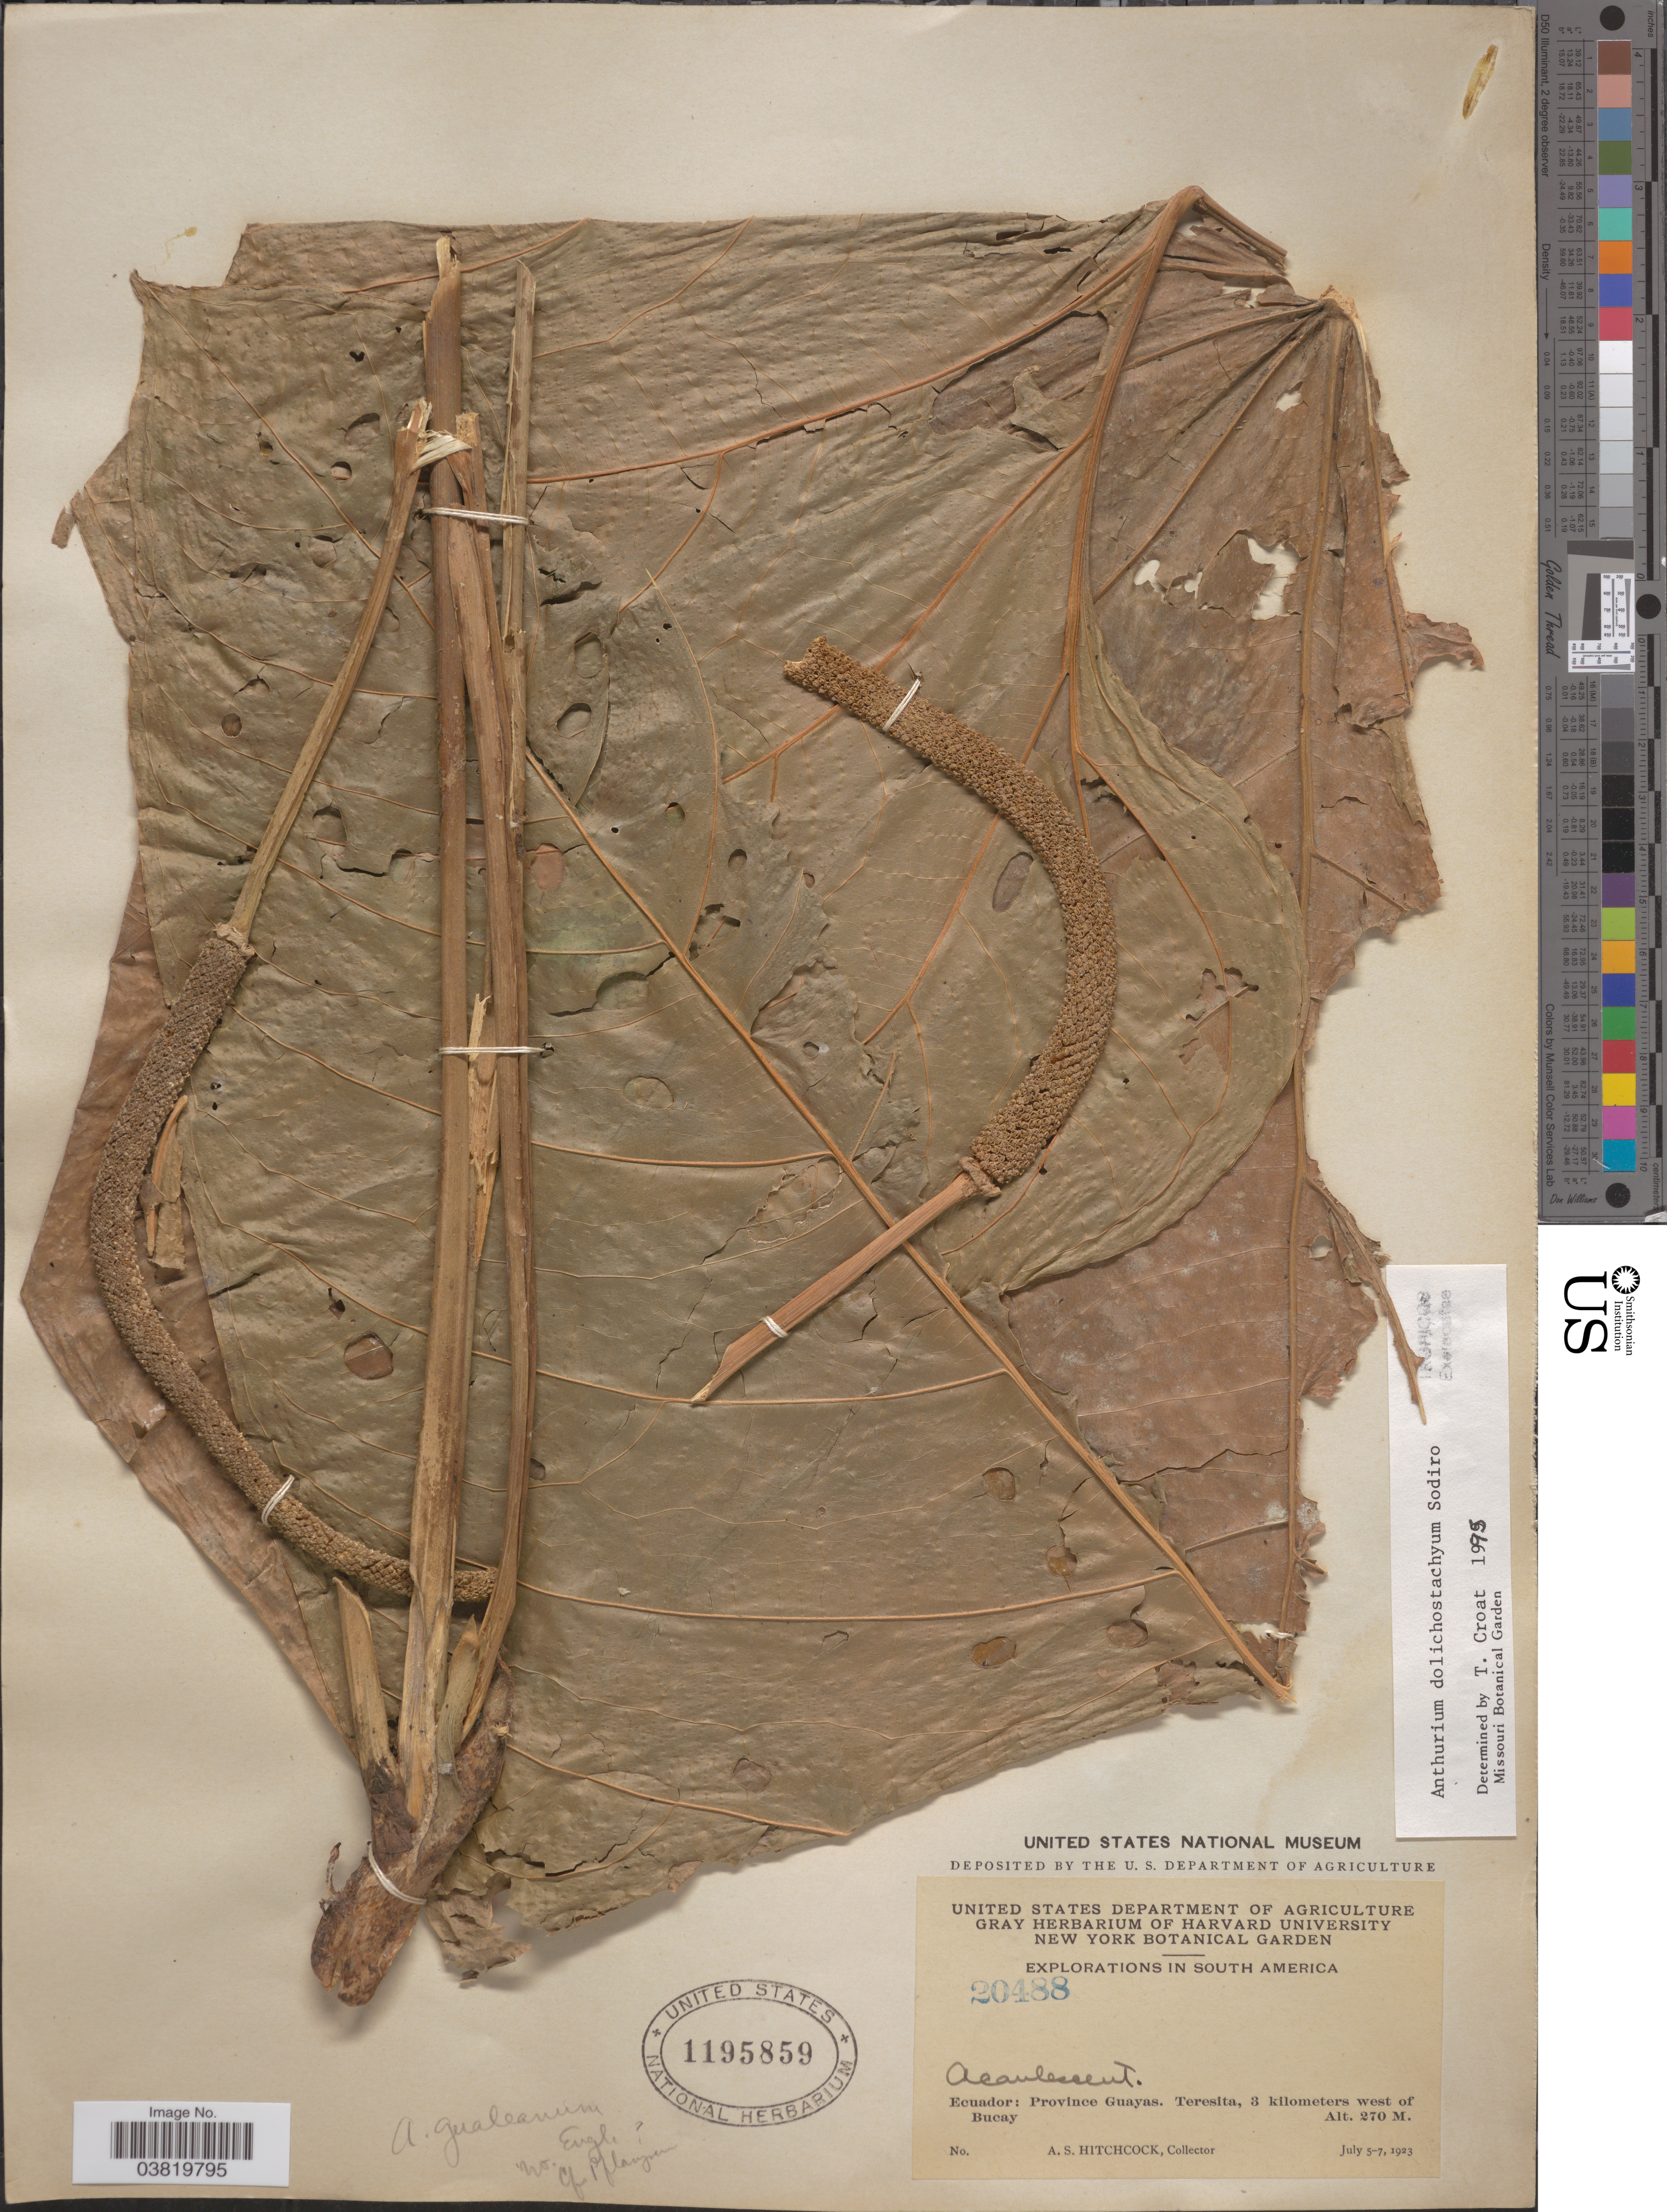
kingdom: Plantae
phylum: Tracheophyta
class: Liliopsida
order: Alismatales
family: Araceae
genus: Anthurium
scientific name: Anthurium dolicostachyum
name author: Sodiro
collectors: A. S. Hitchcock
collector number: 20488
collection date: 1923-07-05/1923-07-07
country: Ecuador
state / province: Guayas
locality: Teresita, 3 kilometers west of Bucay.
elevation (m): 270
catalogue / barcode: US 1195859